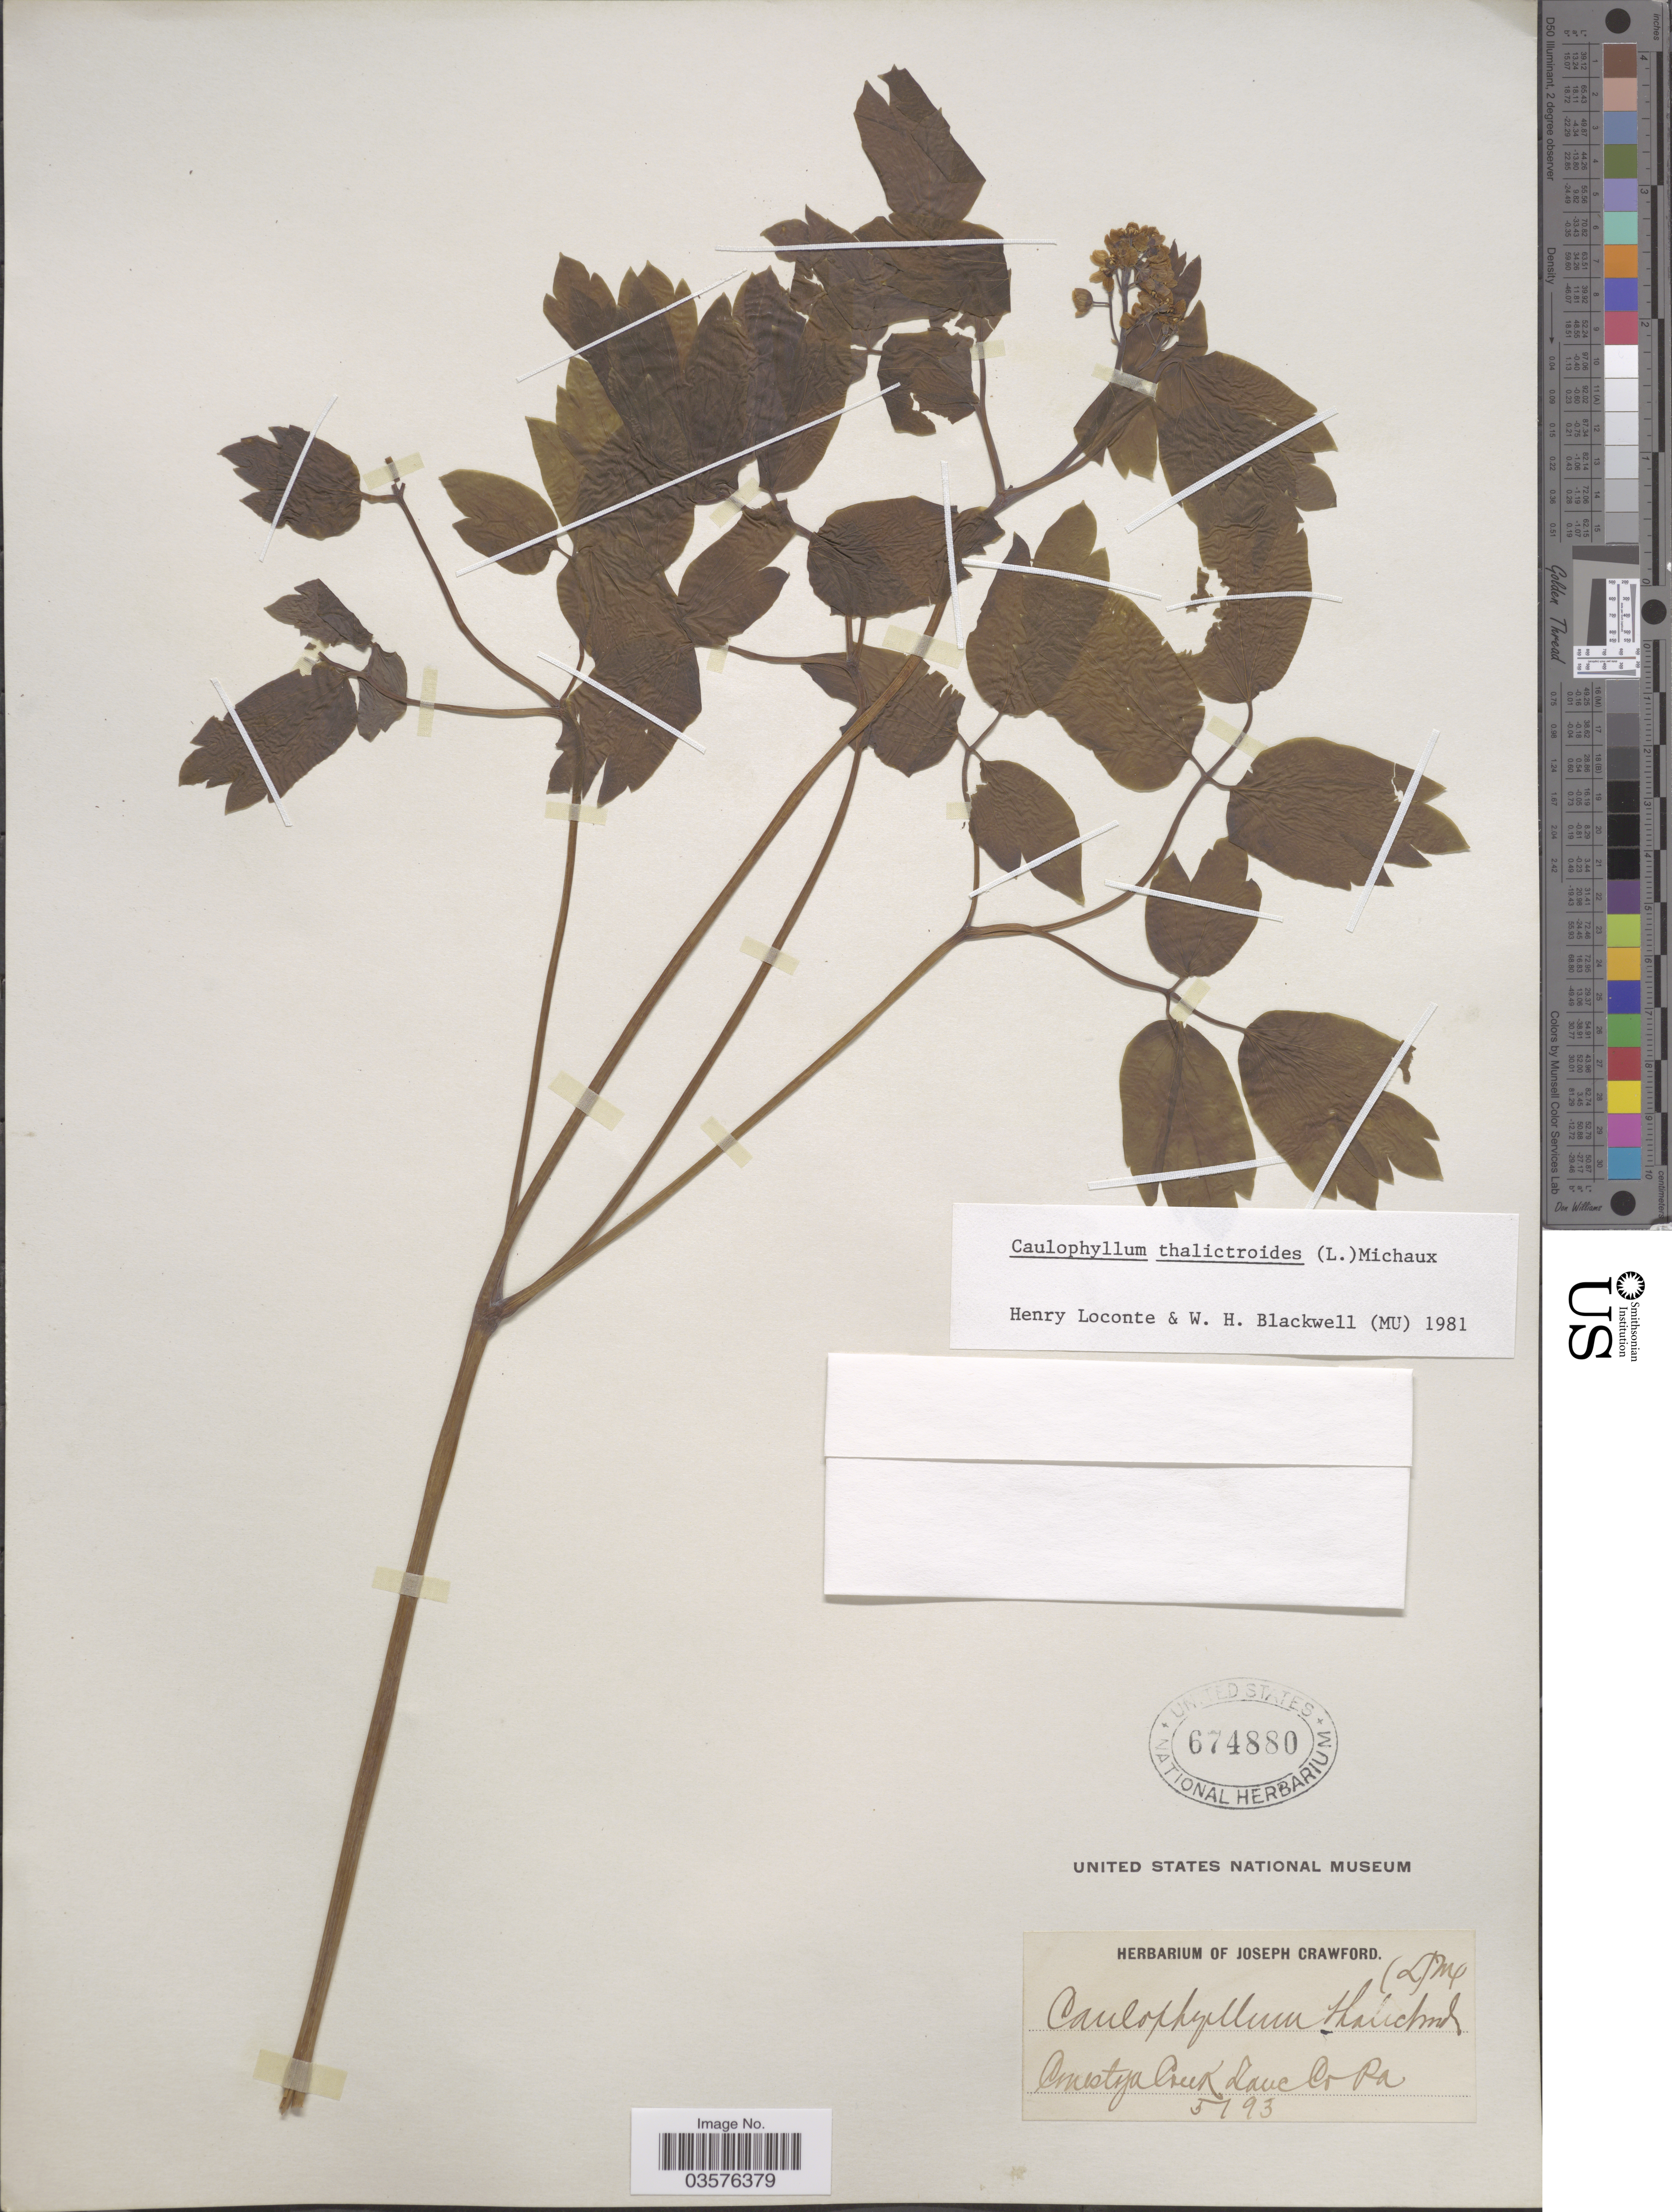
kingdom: Plantae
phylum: Tracheophyta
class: Magnoliopsida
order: Ranunculales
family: Berberidaceae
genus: Caulophyllum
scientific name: Caulophyllum thalictroides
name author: (L.) Michx.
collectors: ex herb. Joseph Crawford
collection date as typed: Transcribed d/m/y: /5/93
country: United States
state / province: Pennsylvania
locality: Conestoga Creek Lanc Co.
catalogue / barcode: US 674880